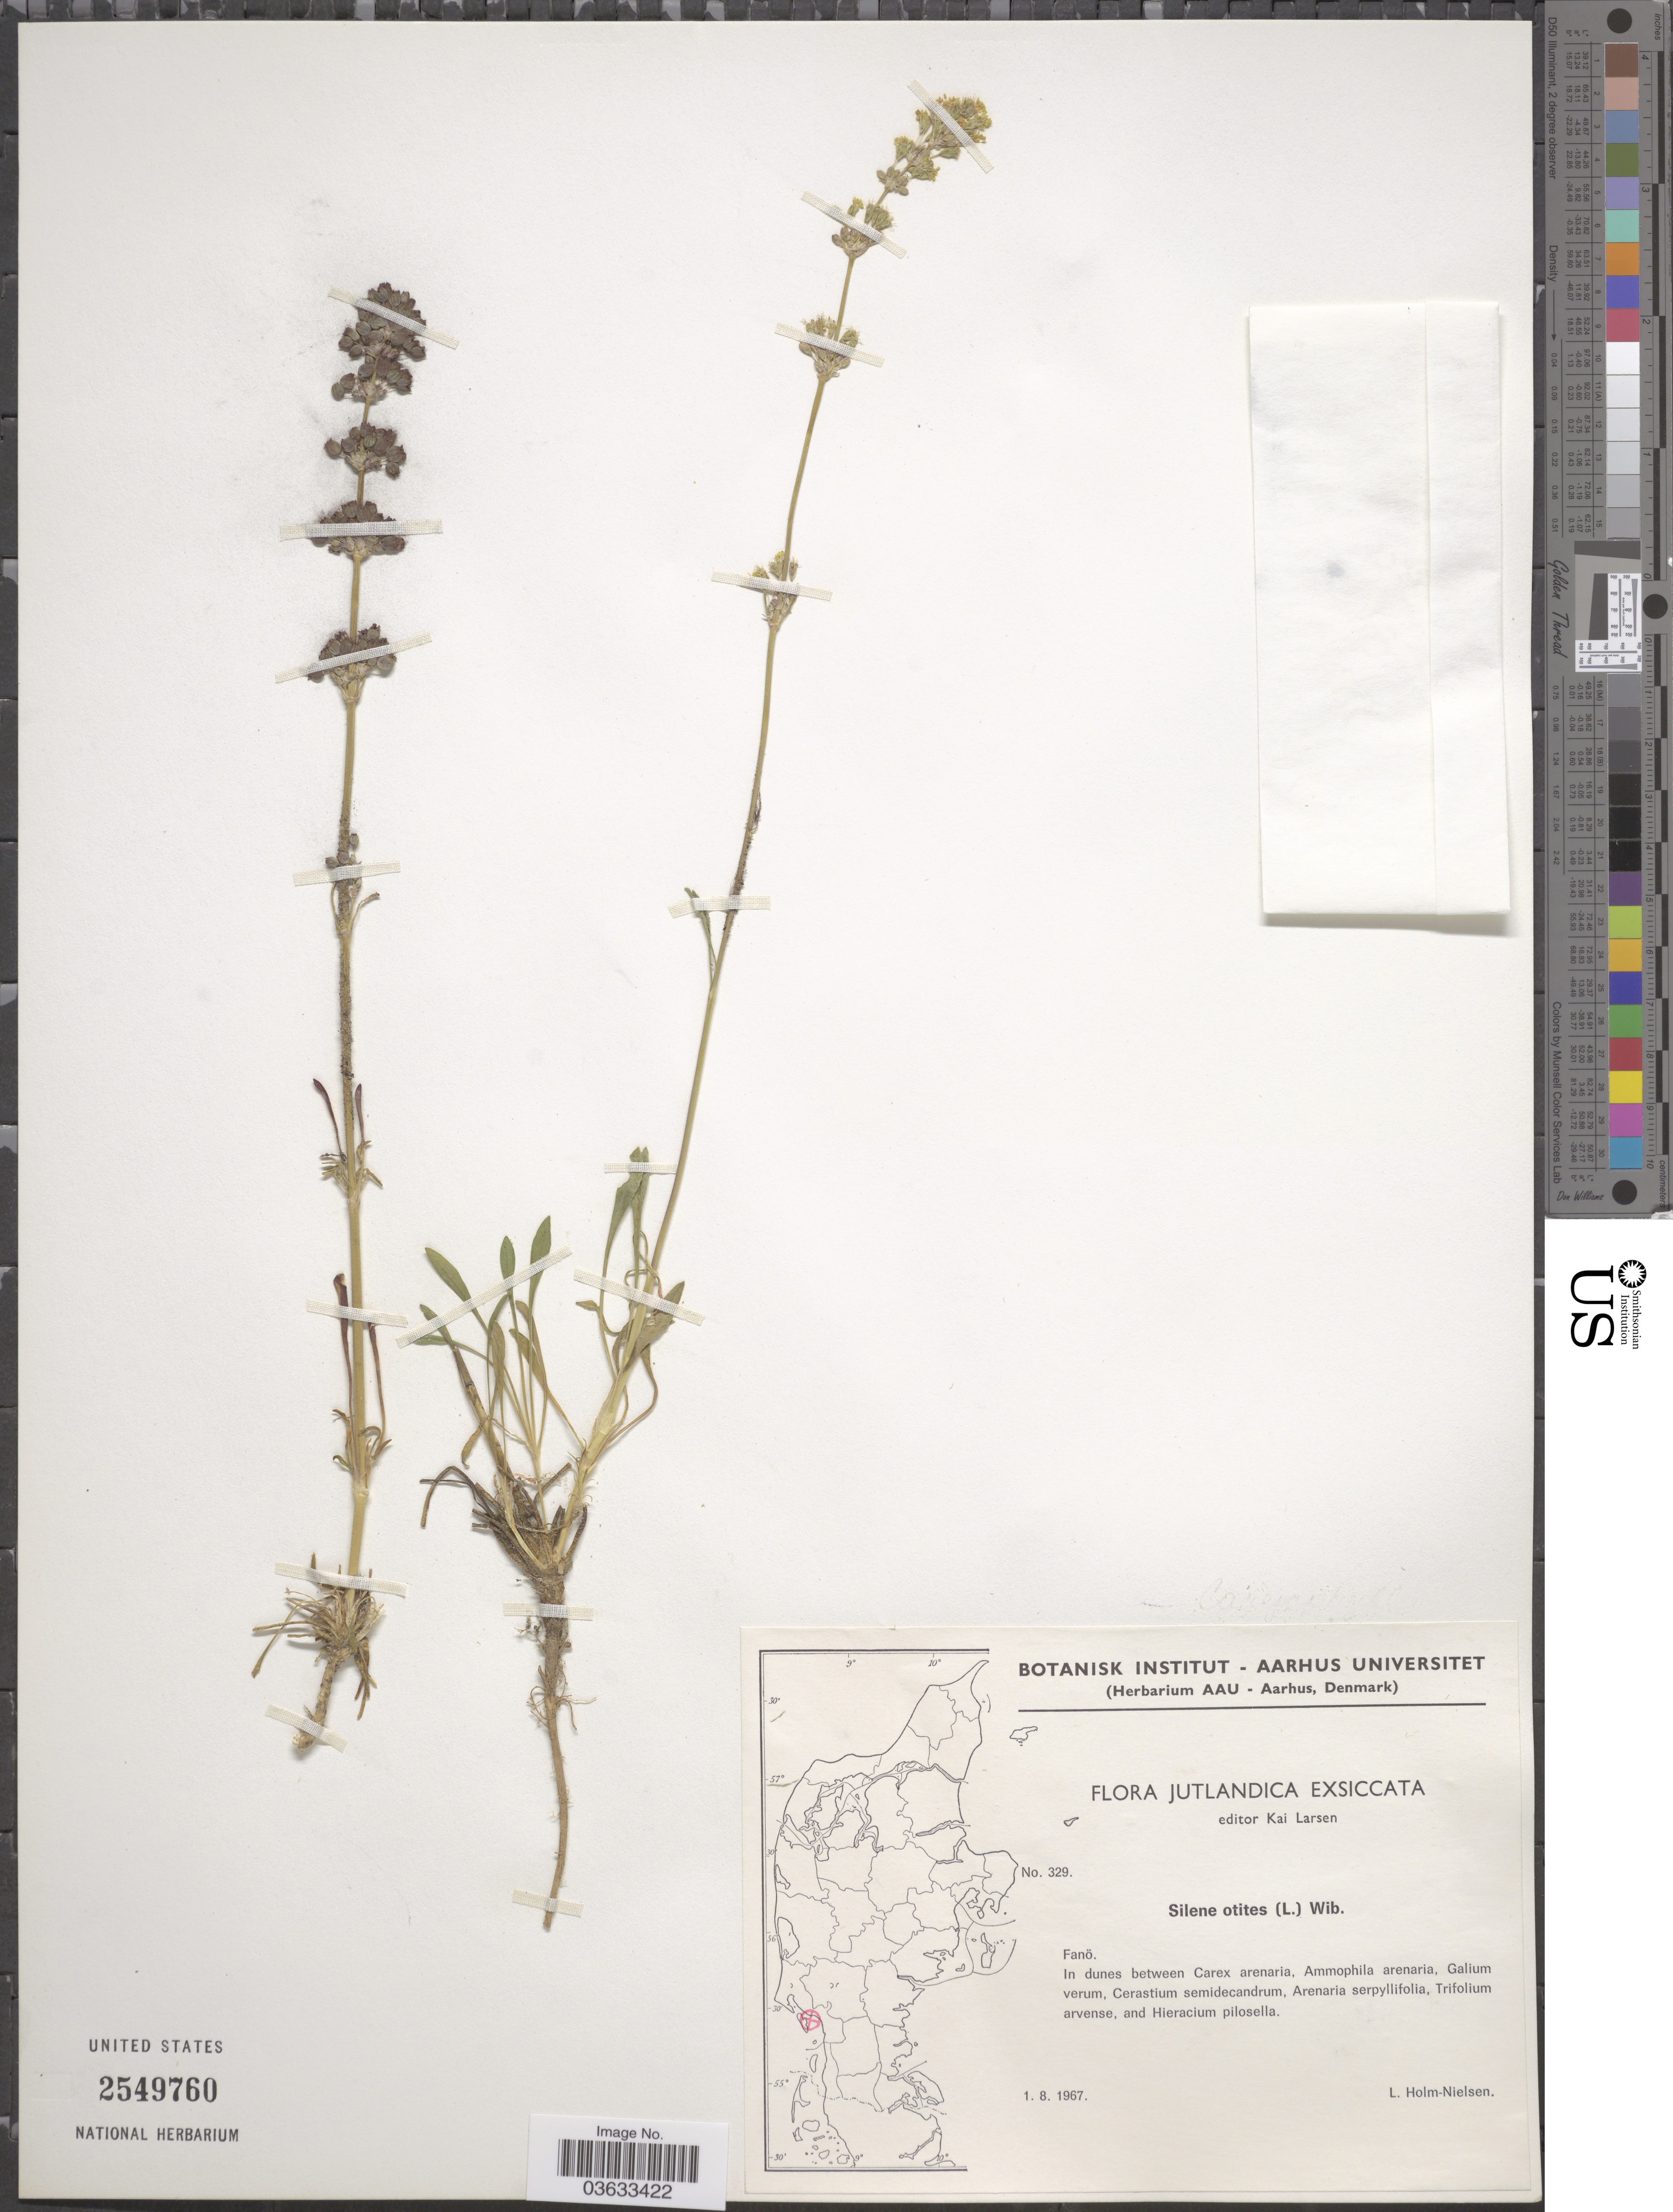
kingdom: Plantae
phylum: Tracheophyta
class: Magnoliopsida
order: Caryophyllales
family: Caryophyllaceae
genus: Silene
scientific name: Silene otites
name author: (L.) Wibel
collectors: L. Holm-Nielsen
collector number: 329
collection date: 1967-08-01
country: Denmark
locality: Jutlandica. Fanö.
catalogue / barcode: US 2549760